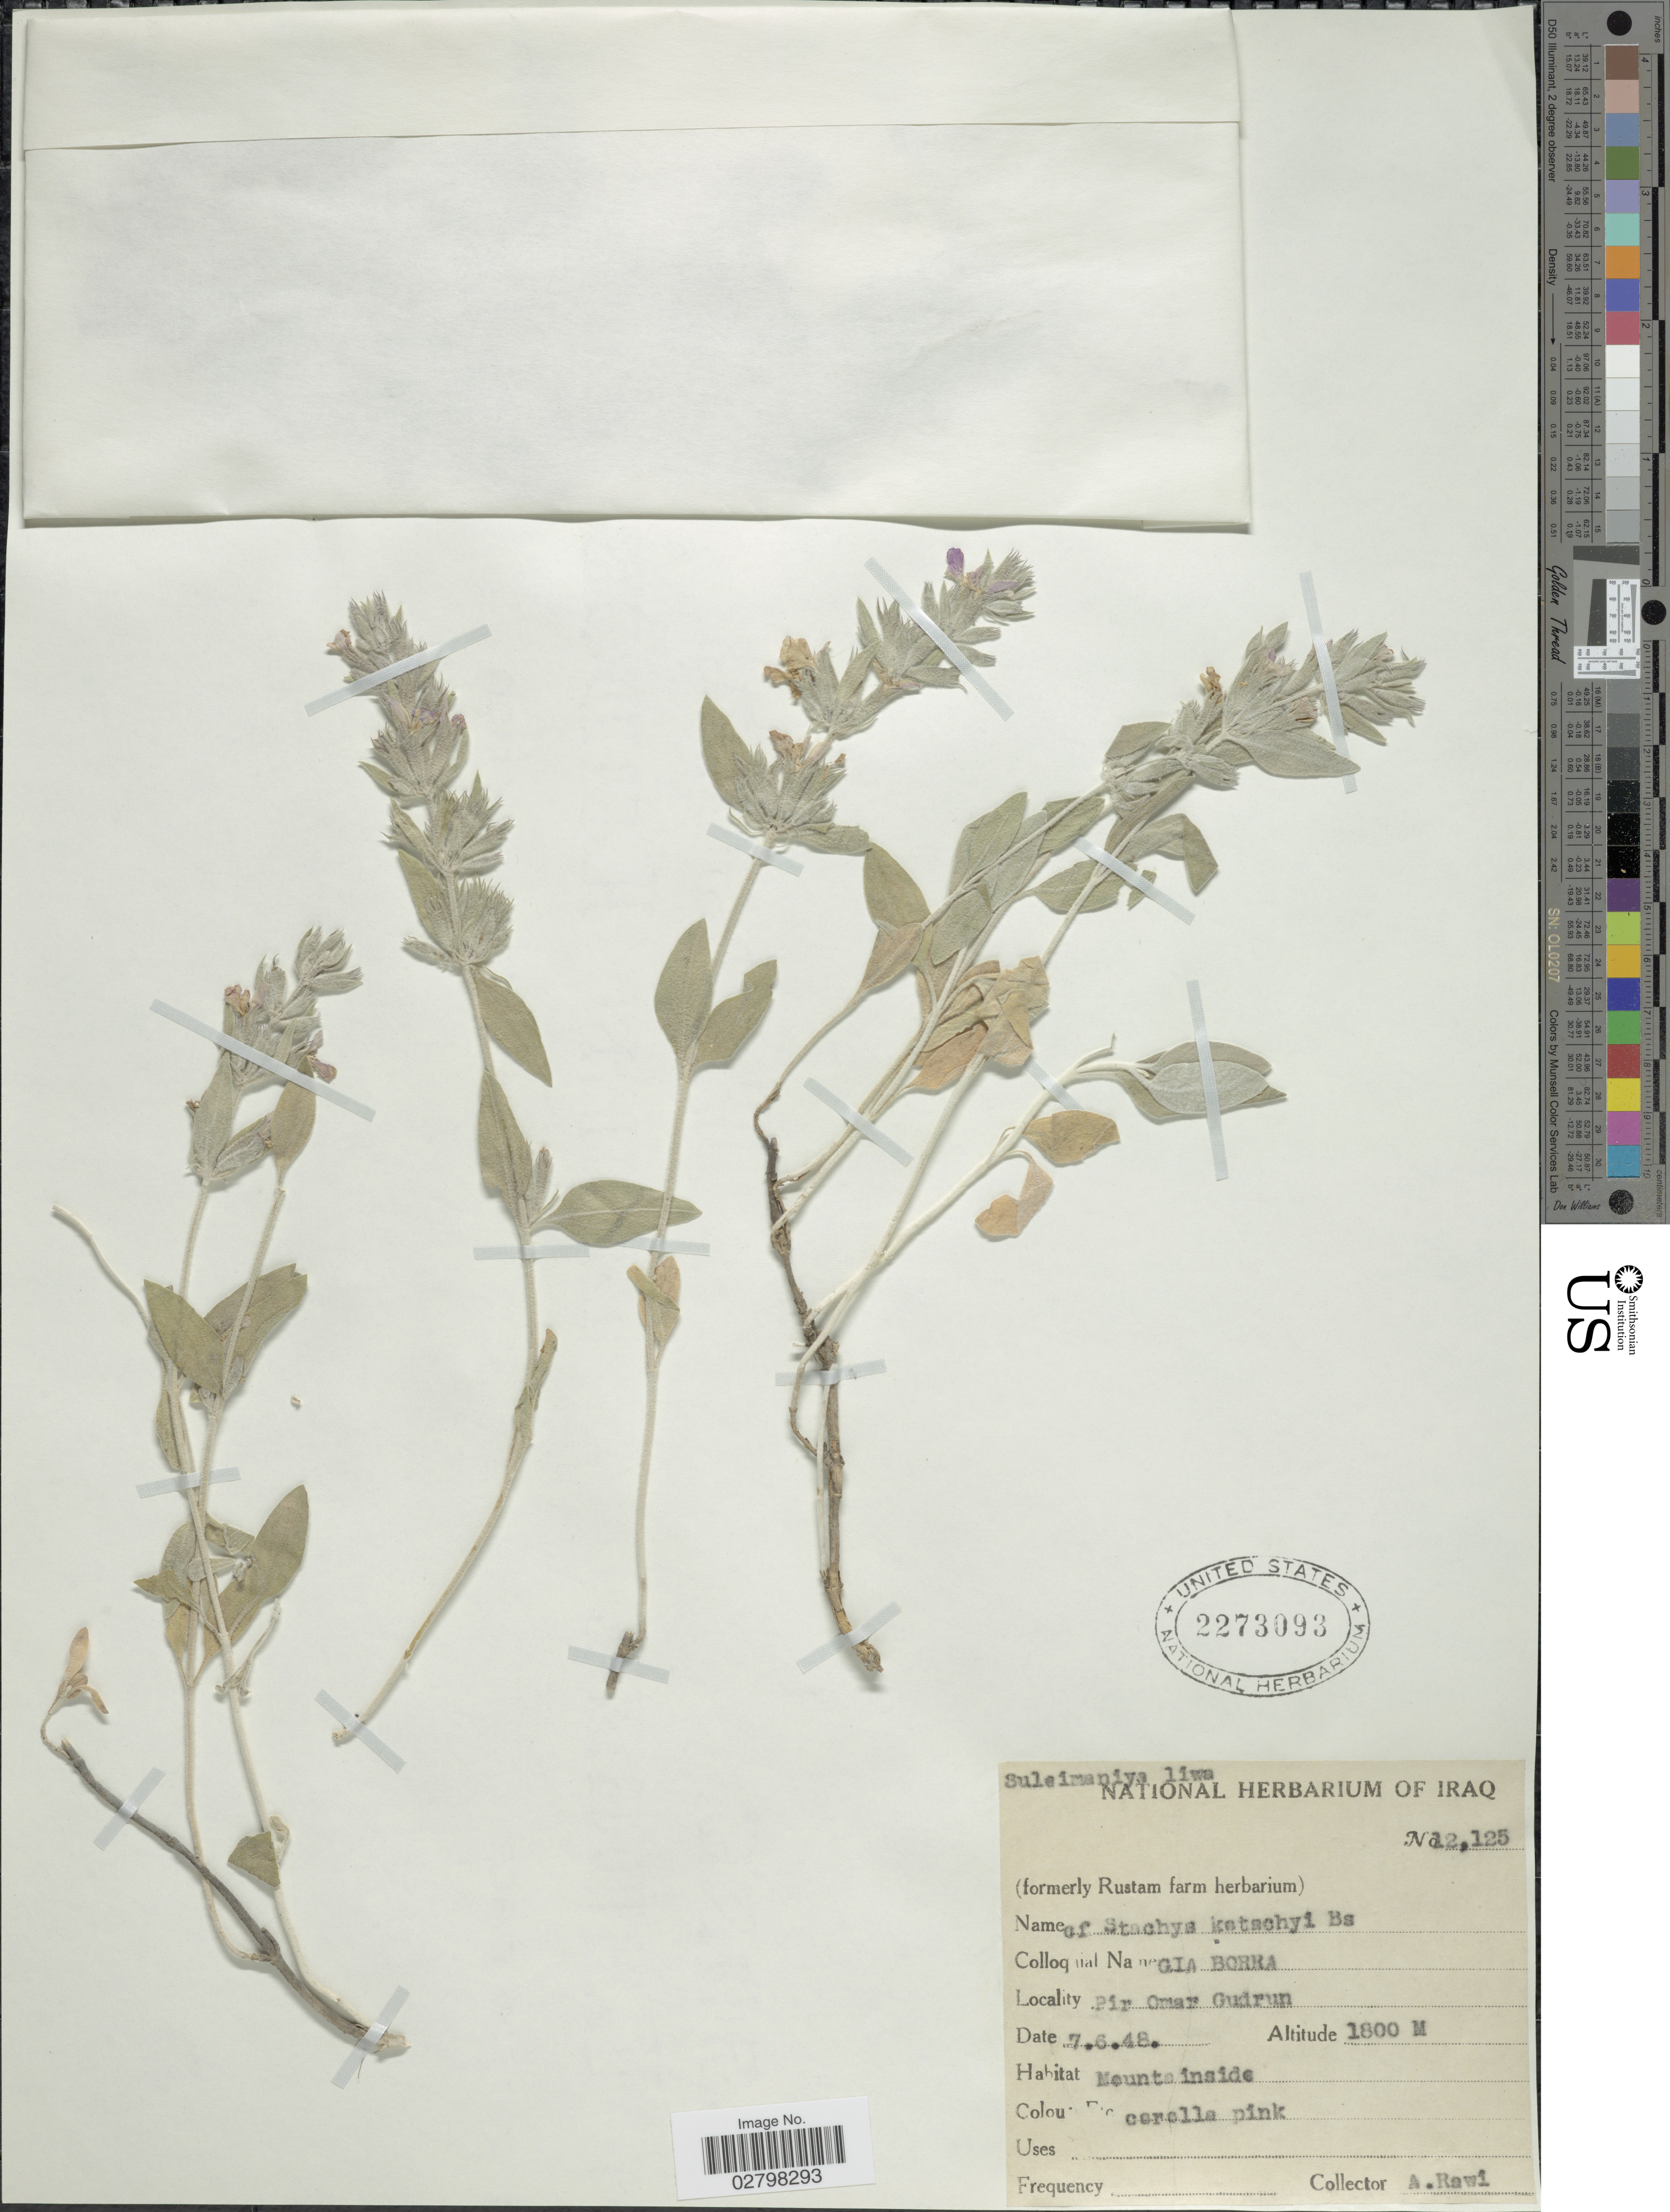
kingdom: Plantae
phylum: Tracheophyta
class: Magnoliopsida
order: Lamiales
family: Lamiaceae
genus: Stachys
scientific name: Stachys kotschyi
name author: Boiss. & Hohen.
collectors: A. Rawi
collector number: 12125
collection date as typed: Transcribed d/m/y: 7/6/48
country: Iraq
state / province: As Sulaymānīyah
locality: Pir Omar Gudrun. Suleimaniya liwa.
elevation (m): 1800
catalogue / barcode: US 2773093